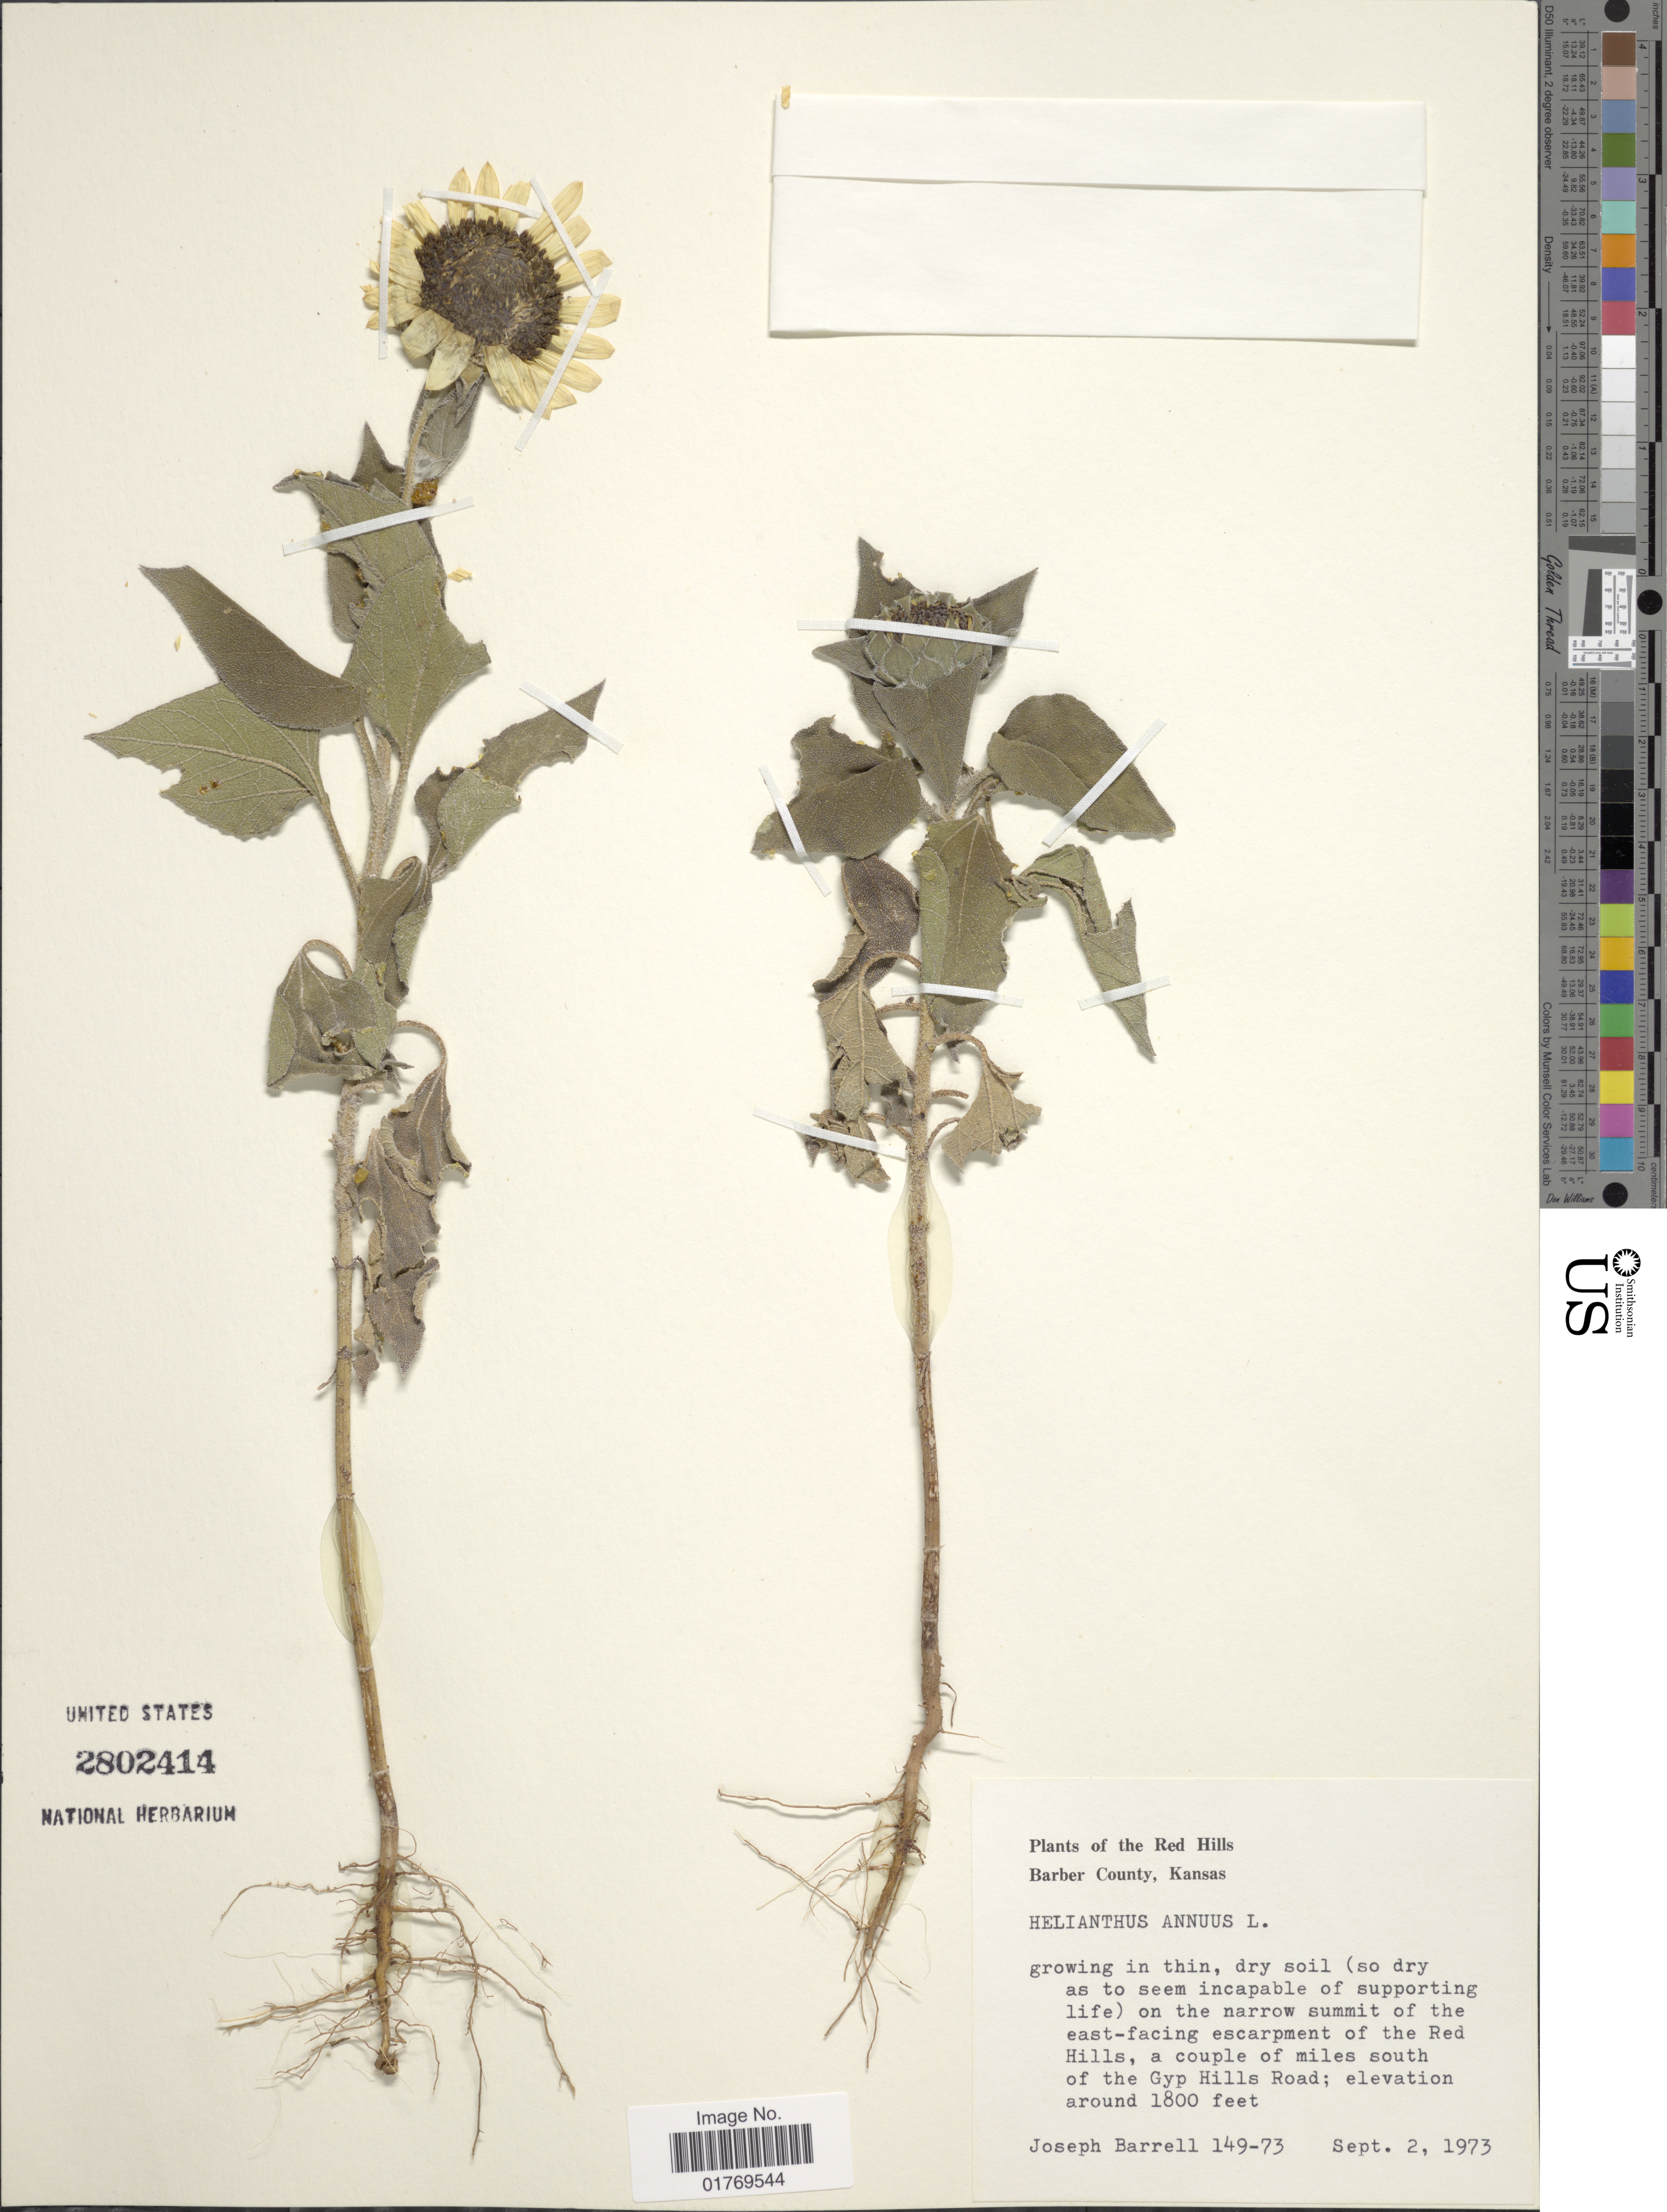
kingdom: Plantae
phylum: Tracheophyta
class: Magnoliopsida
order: Asterales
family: Asteraceae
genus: Helianthus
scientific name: Helianthus annuus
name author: L.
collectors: J. Barrell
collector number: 149-73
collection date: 1973-09-02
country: United States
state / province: Kansas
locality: Red Hills. Barber County, Kansas. On the narrow summit of the east-facing escarpment of the Red Hills, a couple of miles south of the Gypo Hills Road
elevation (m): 549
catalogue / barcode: US 2802414